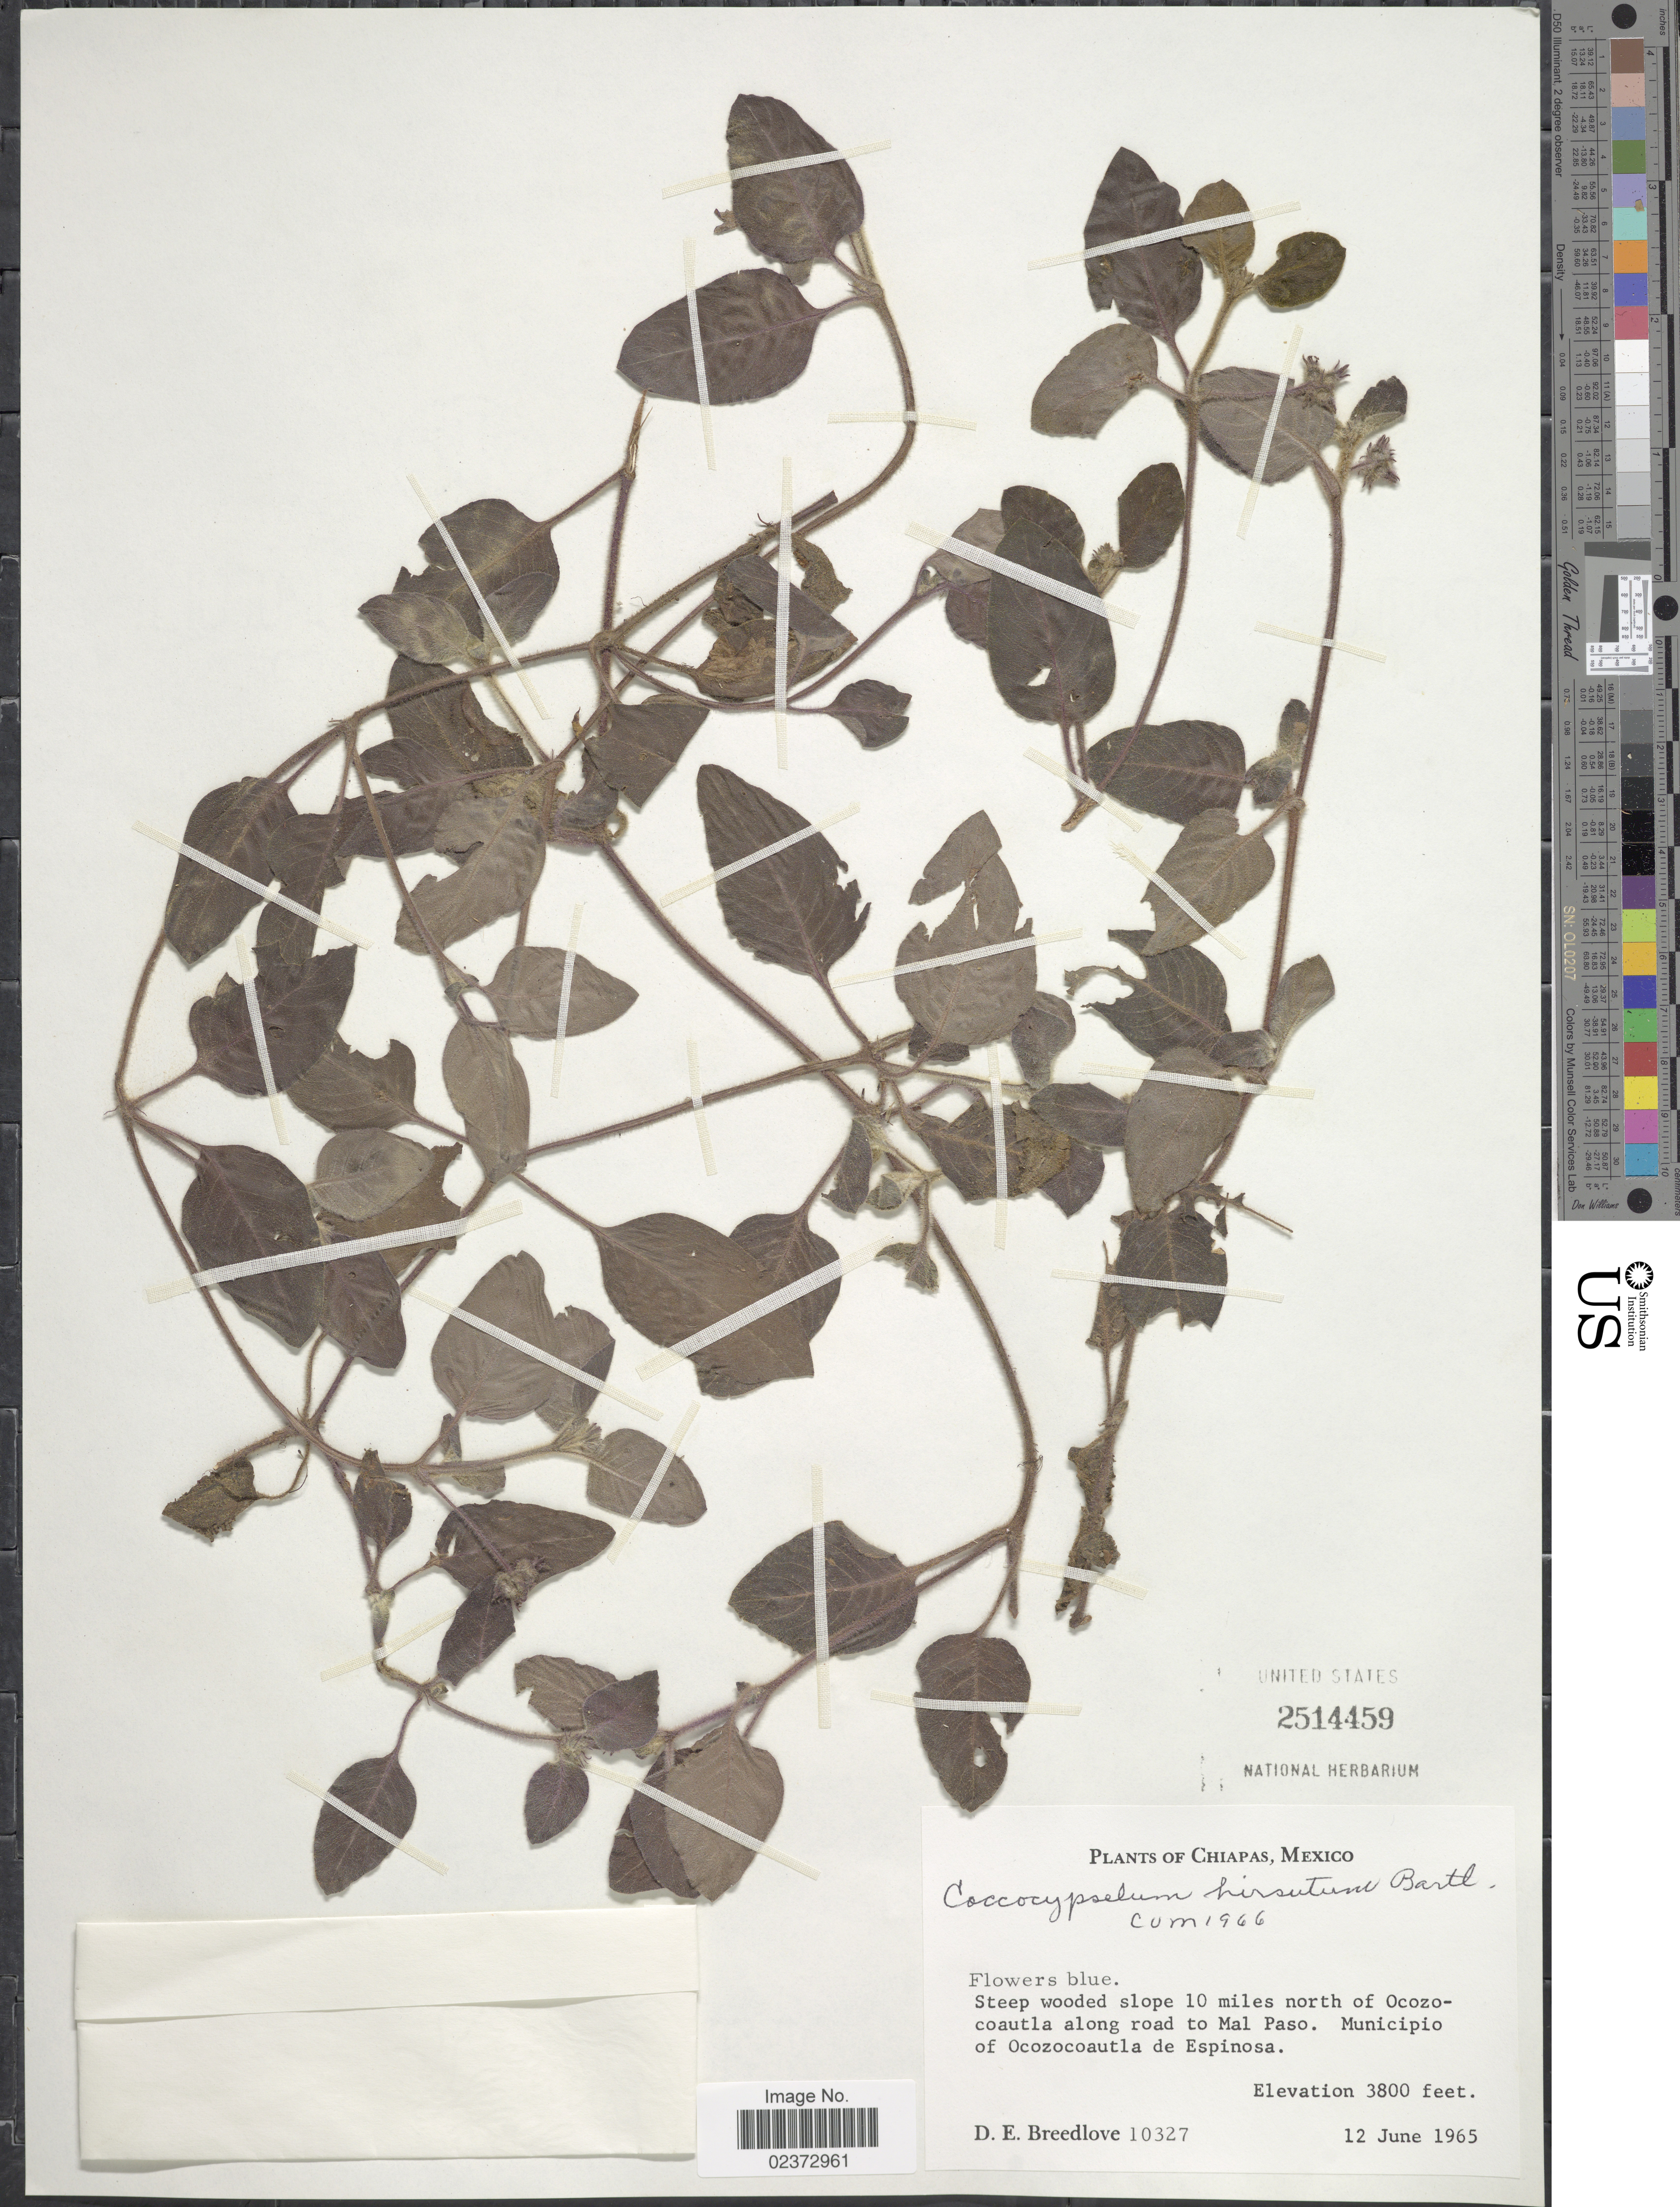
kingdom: Plantae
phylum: Tracheophyta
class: Magnoliopsida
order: Gentianales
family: Rubiaceae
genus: Coccocypselum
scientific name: Coccocypselum hispidulum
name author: (Standl.) Standl.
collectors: D. E. Breedlove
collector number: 10327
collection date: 1965-06-12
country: Mexico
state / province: Chiapas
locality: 10 miles north of Ocozocoautla along road to Mal Paso, Municipio of Ocozocoautla de Espinosa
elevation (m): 1158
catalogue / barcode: US 2514459